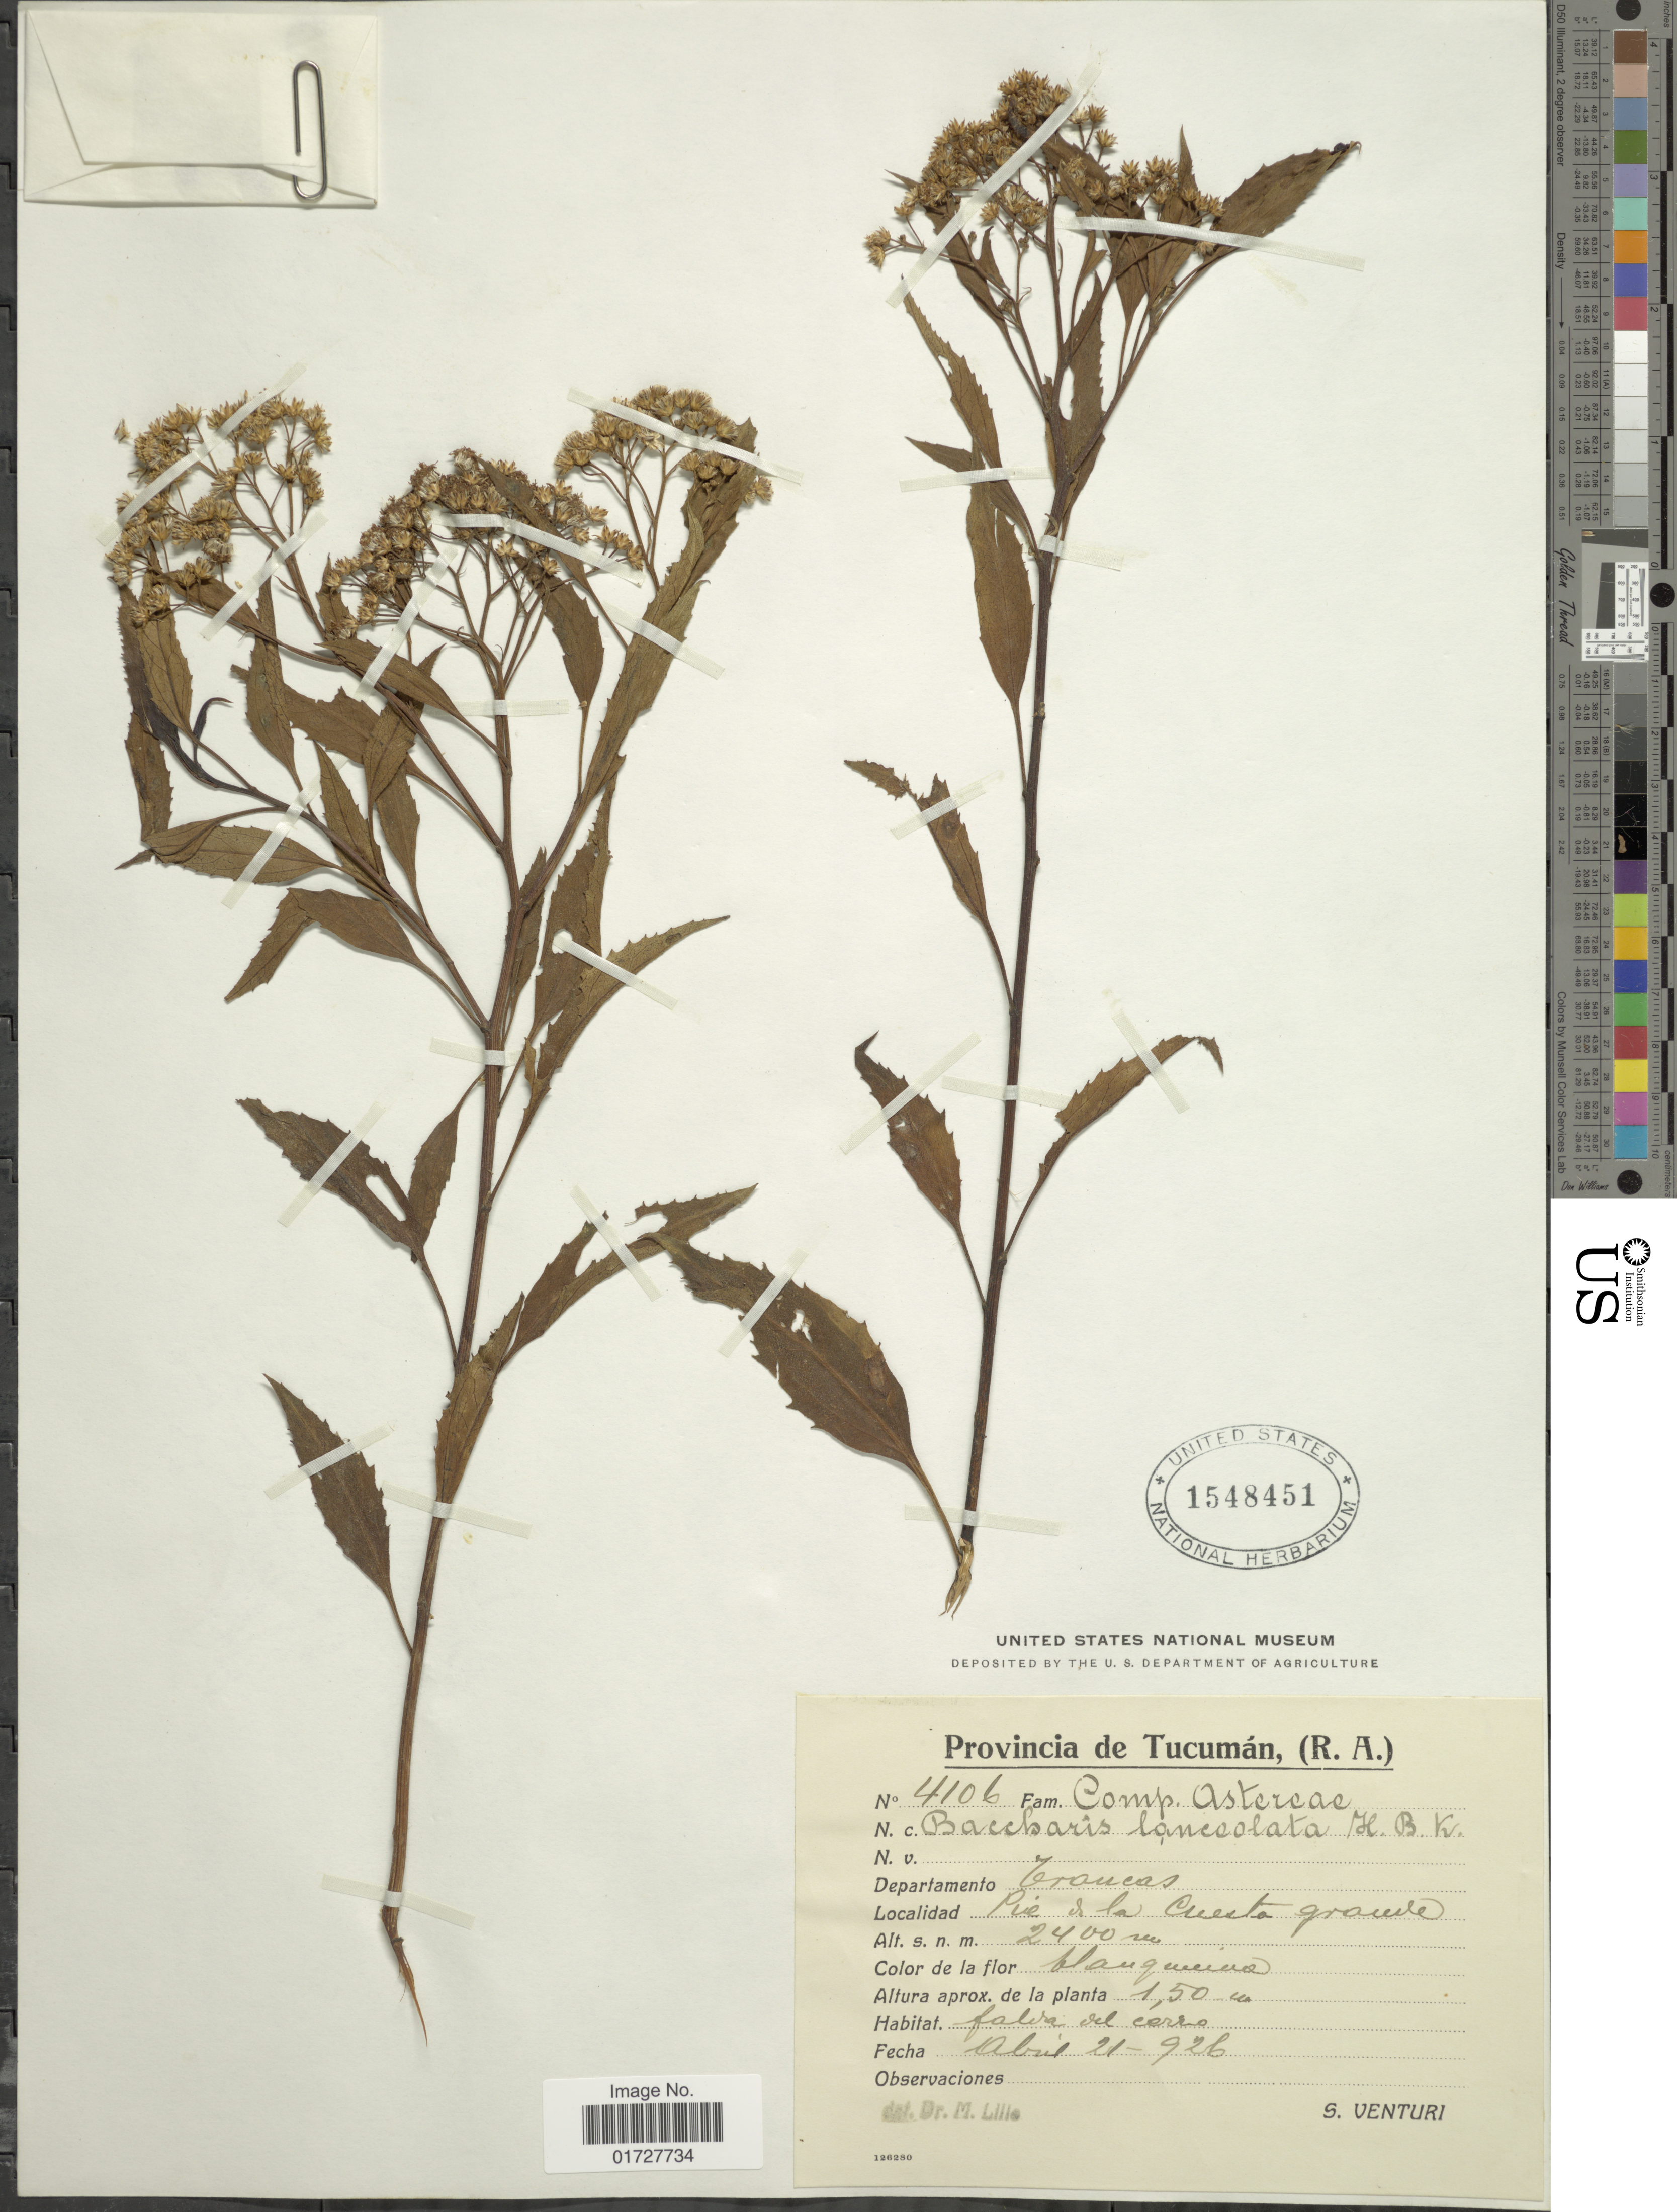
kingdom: Plantae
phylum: Tracheophyta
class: Magnoliopsida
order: Asterales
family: Asteraceae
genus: Baccharis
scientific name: Baccharis salicifolia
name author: (Ruiz & Pav.) Pers.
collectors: S. Venturi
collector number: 4106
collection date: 1926-04-21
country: Argentina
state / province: Tucuman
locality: Departamento Trancas, Pie de la Cuesta Grande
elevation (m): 2400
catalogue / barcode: US 1548451